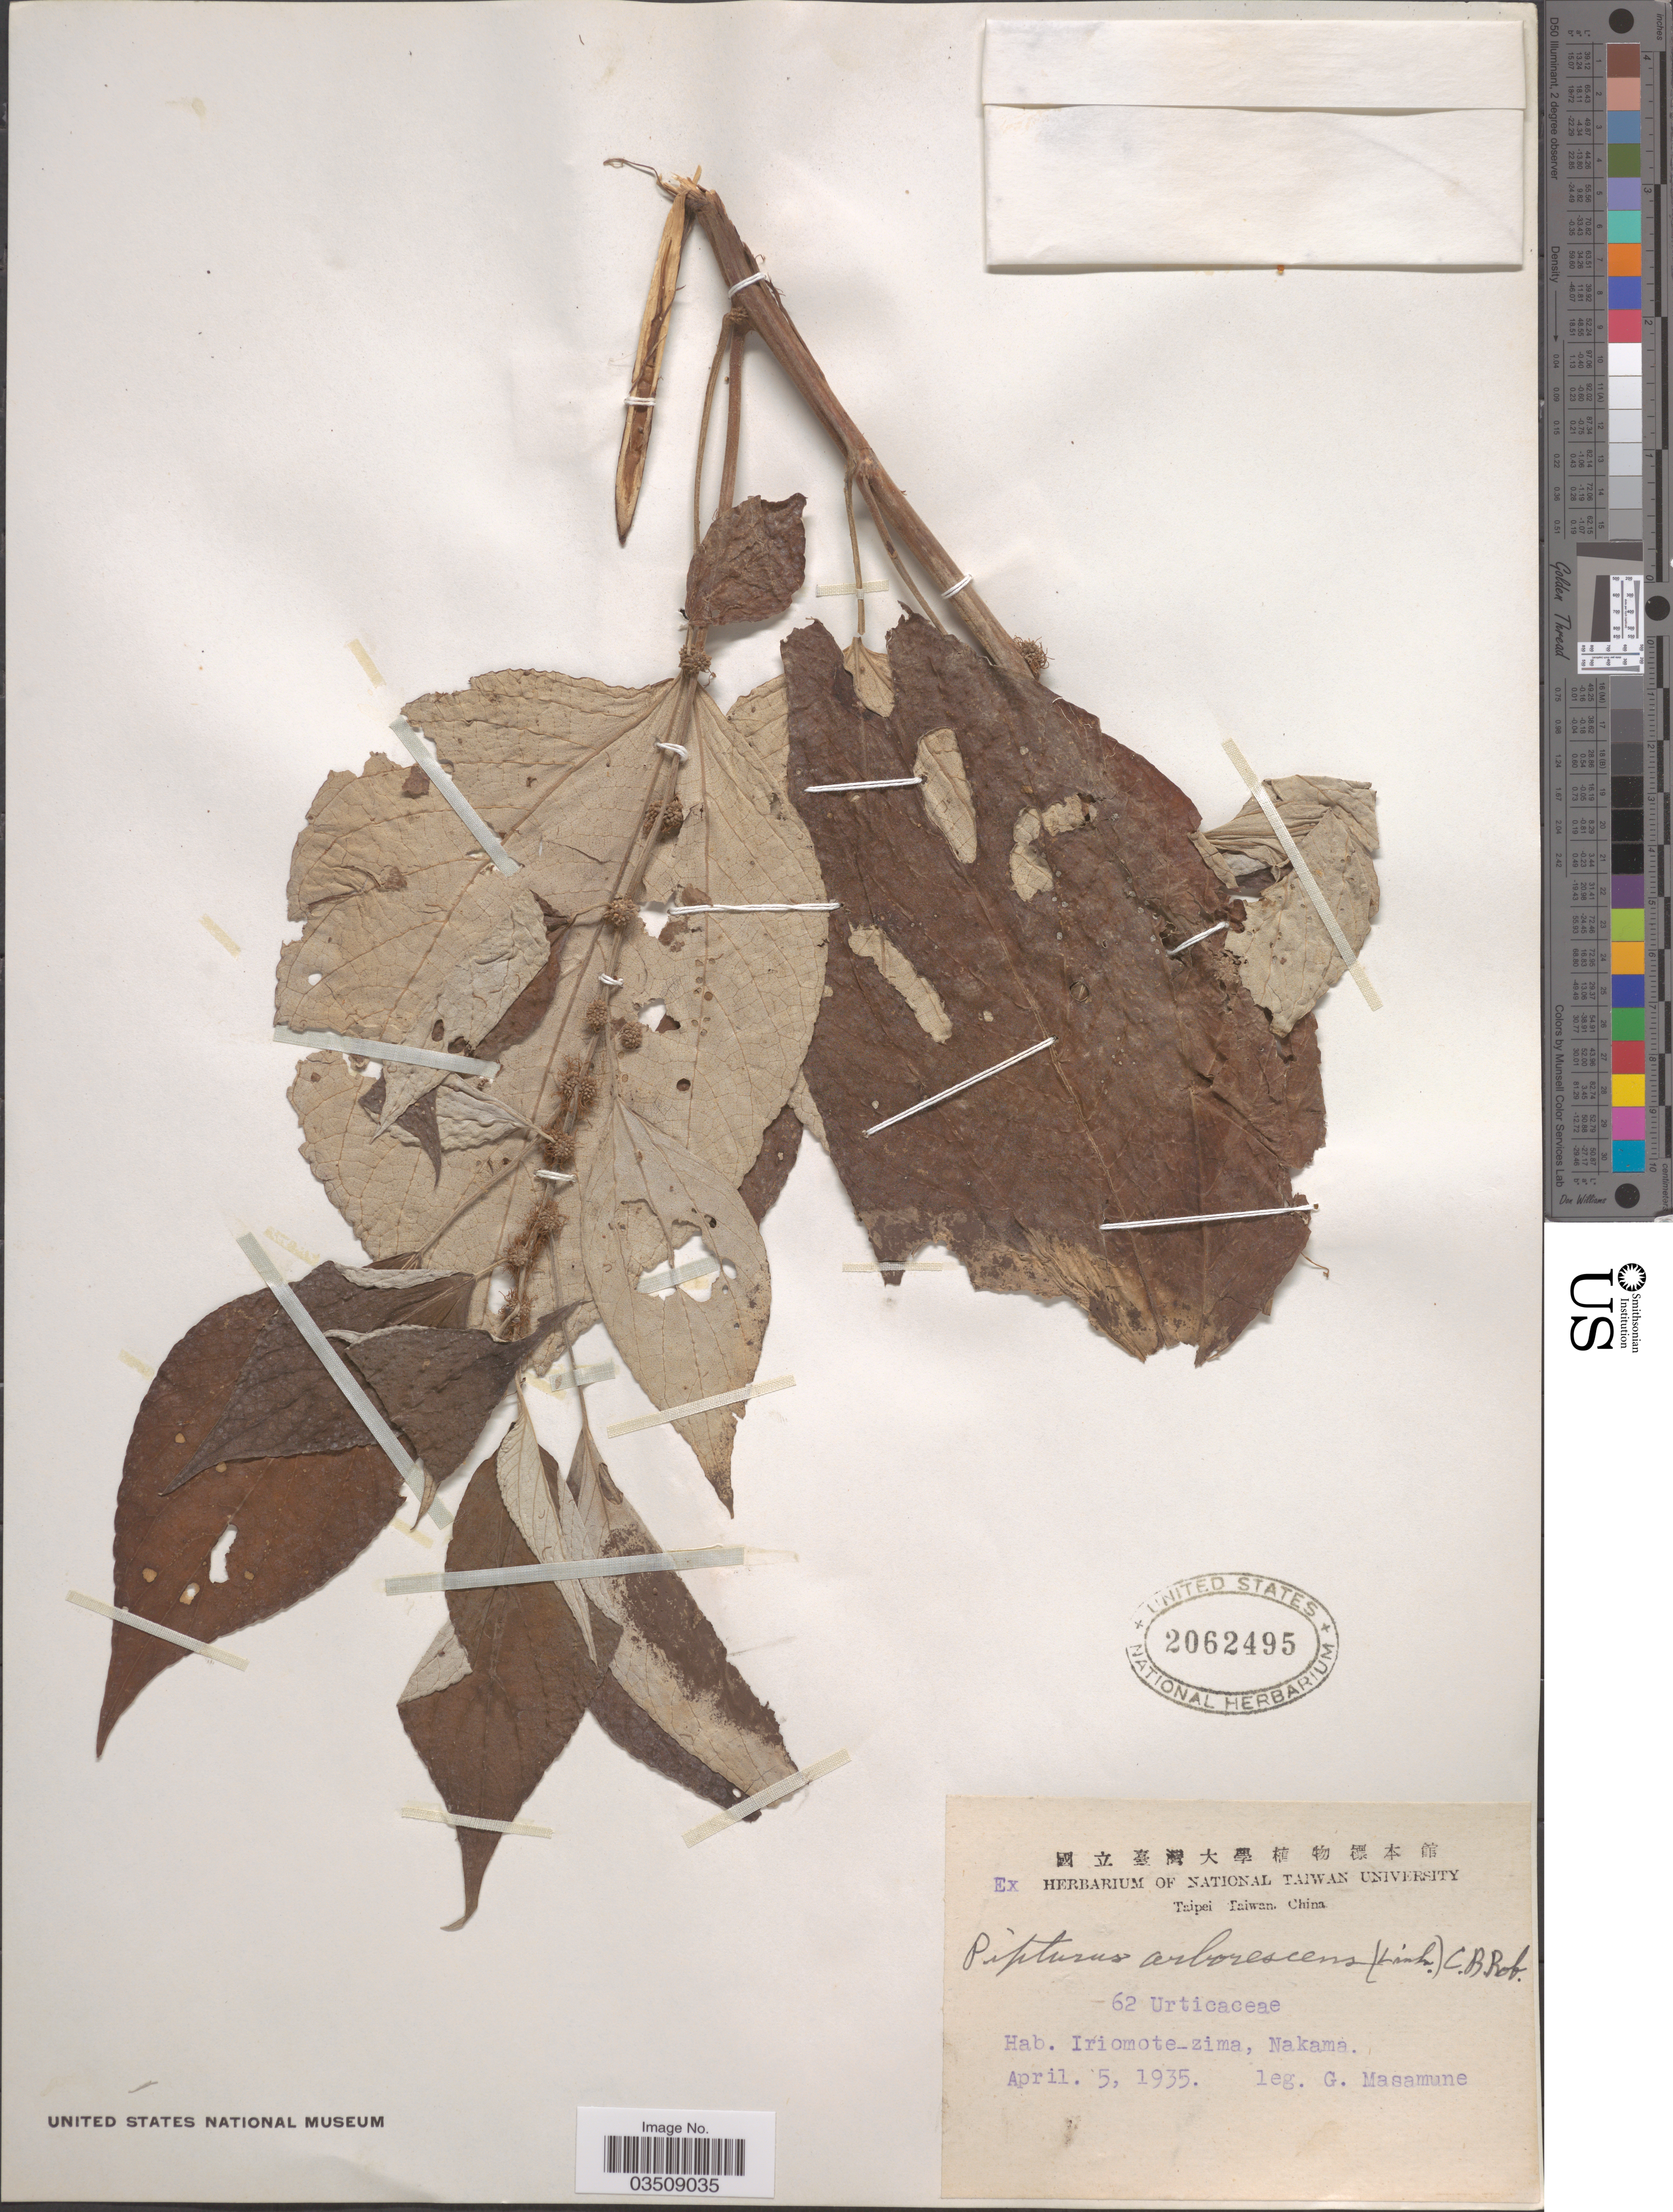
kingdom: Plantae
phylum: Tracheophyta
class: Magnoliopsida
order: Rosales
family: Urticaceae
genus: Pipturus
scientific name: Pipturus arborescens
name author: (Link) C.B. Rob.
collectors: G. Masamune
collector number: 62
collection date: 1935-04-05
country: Japan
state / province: Okinawa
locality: Iriomote-zima, Nakama.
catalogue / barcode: US 2062495